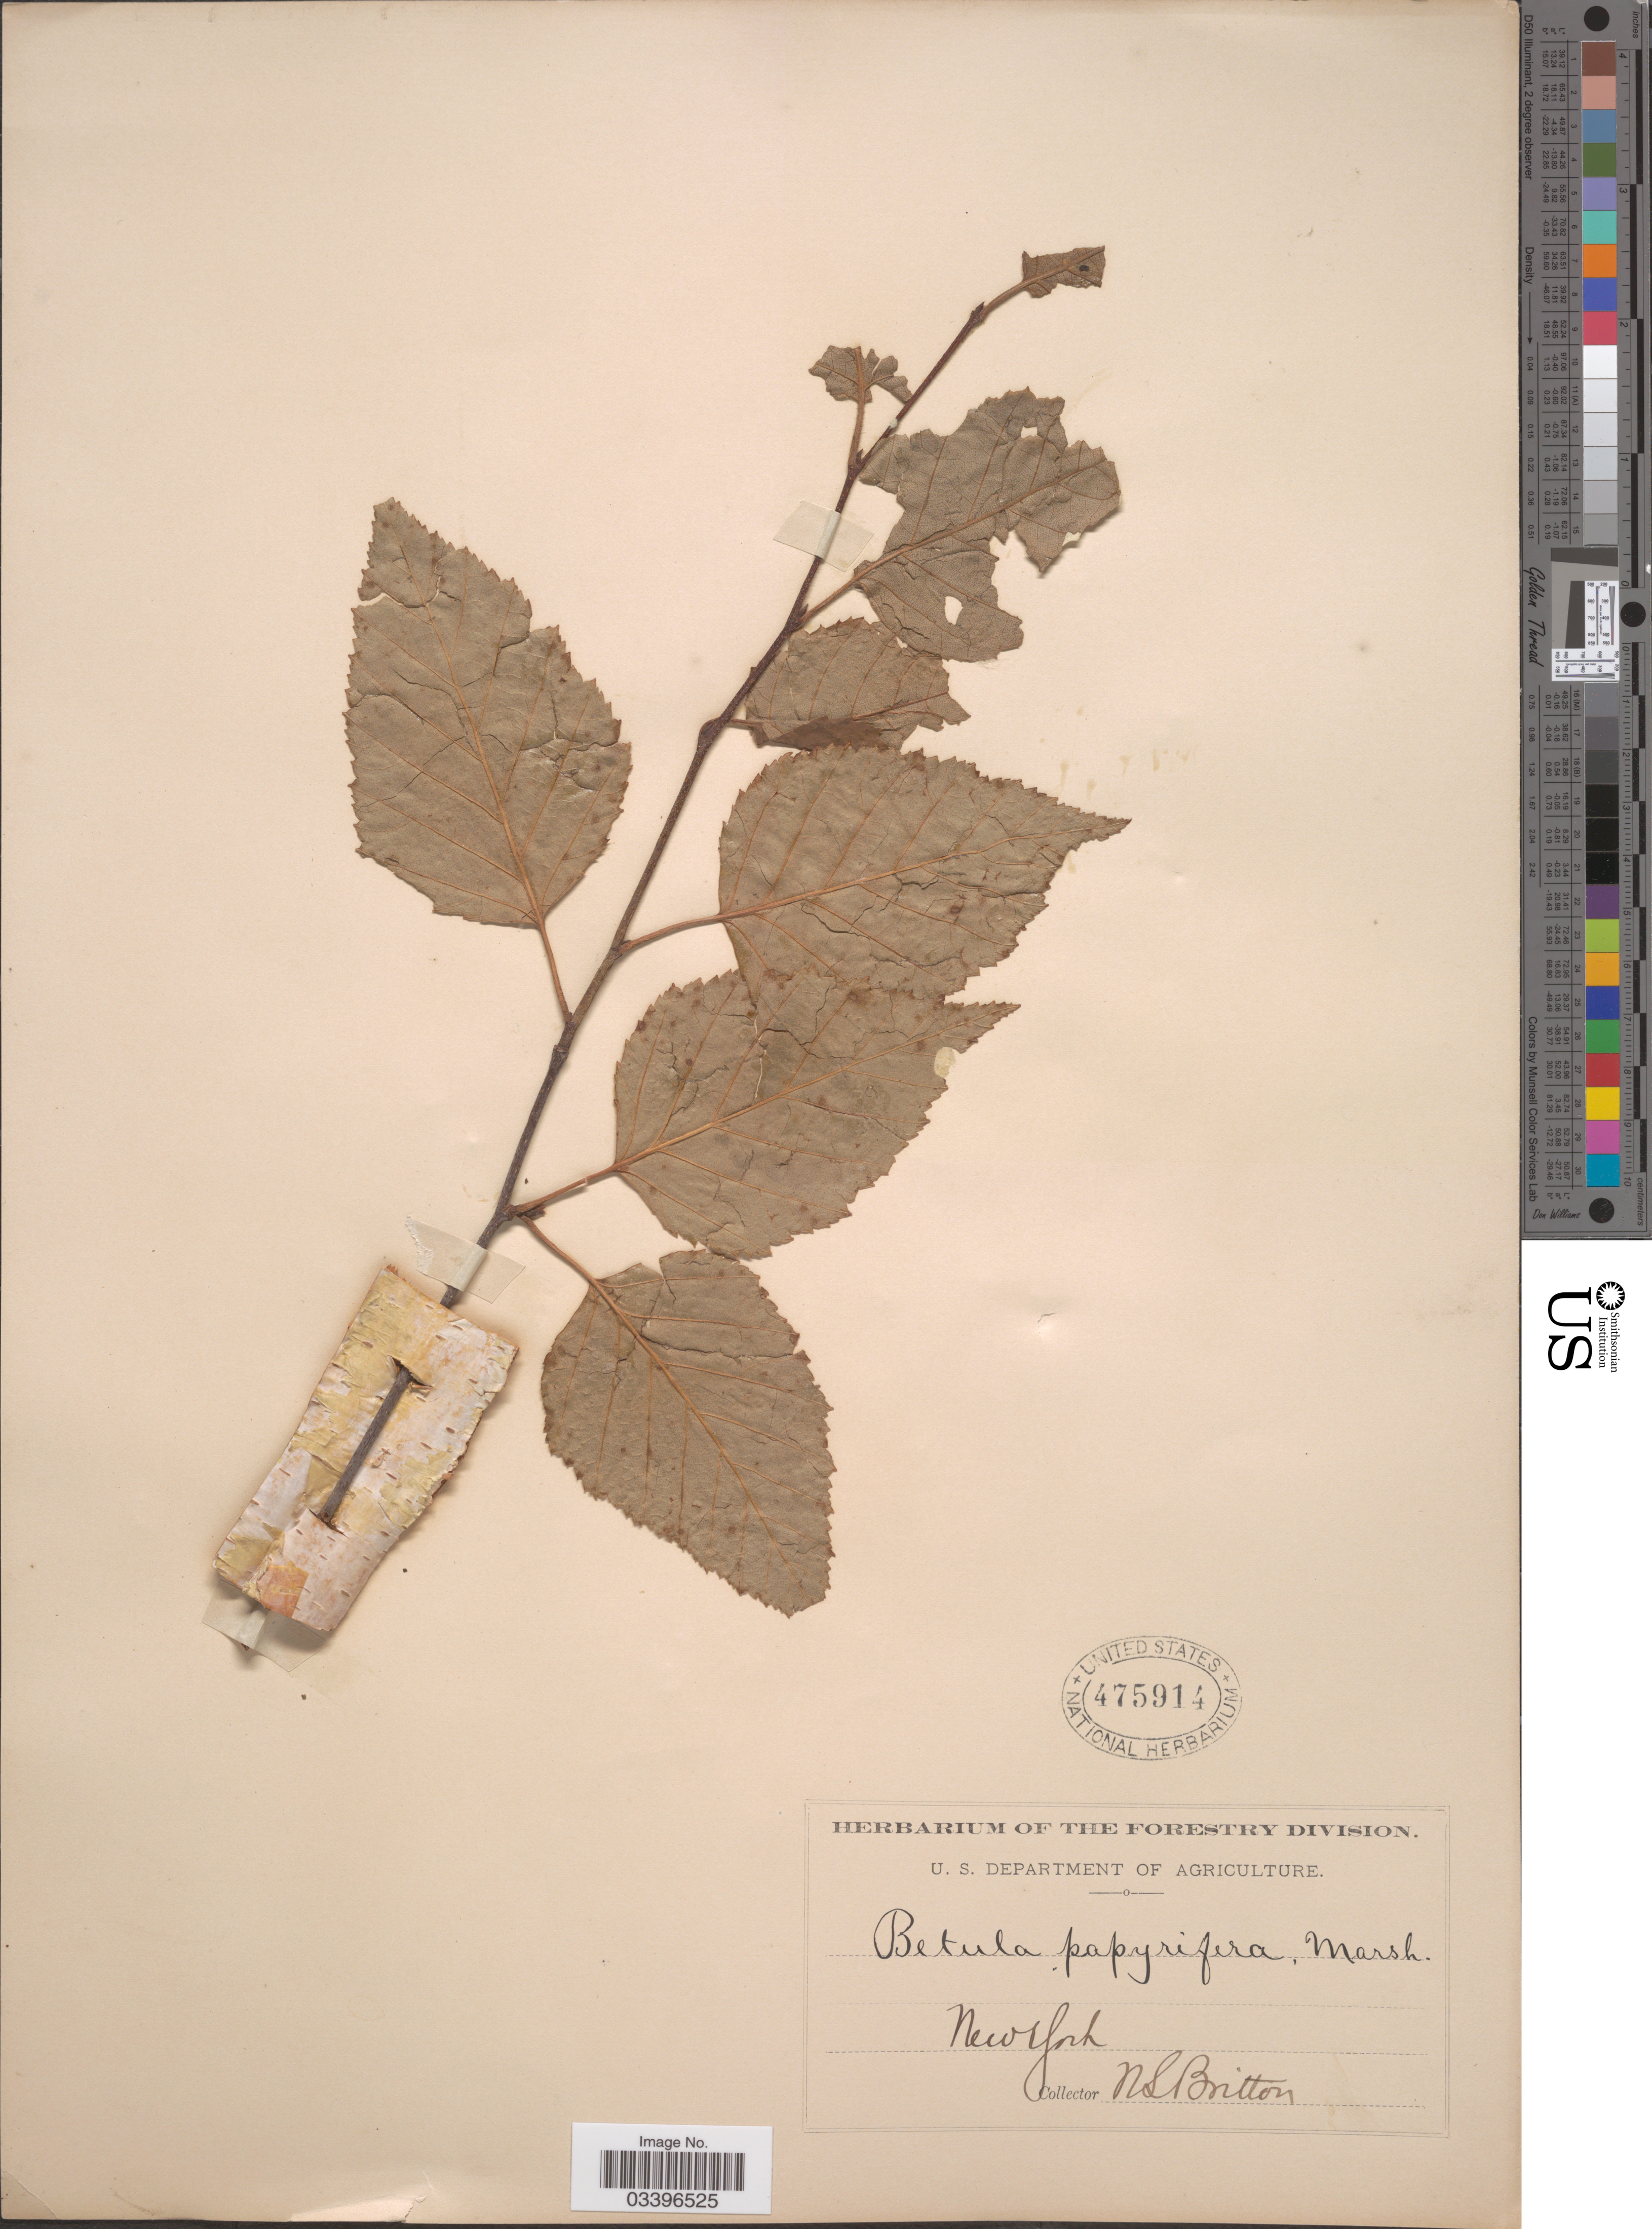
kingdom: Plantae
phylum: Tracheophyta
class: Magnoliopsida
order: Fagales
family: Betulaceae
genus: Betula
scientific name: Betula papyrifera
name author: Marshall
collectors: N. Britton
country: United States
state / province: New York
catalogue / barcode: US 475914